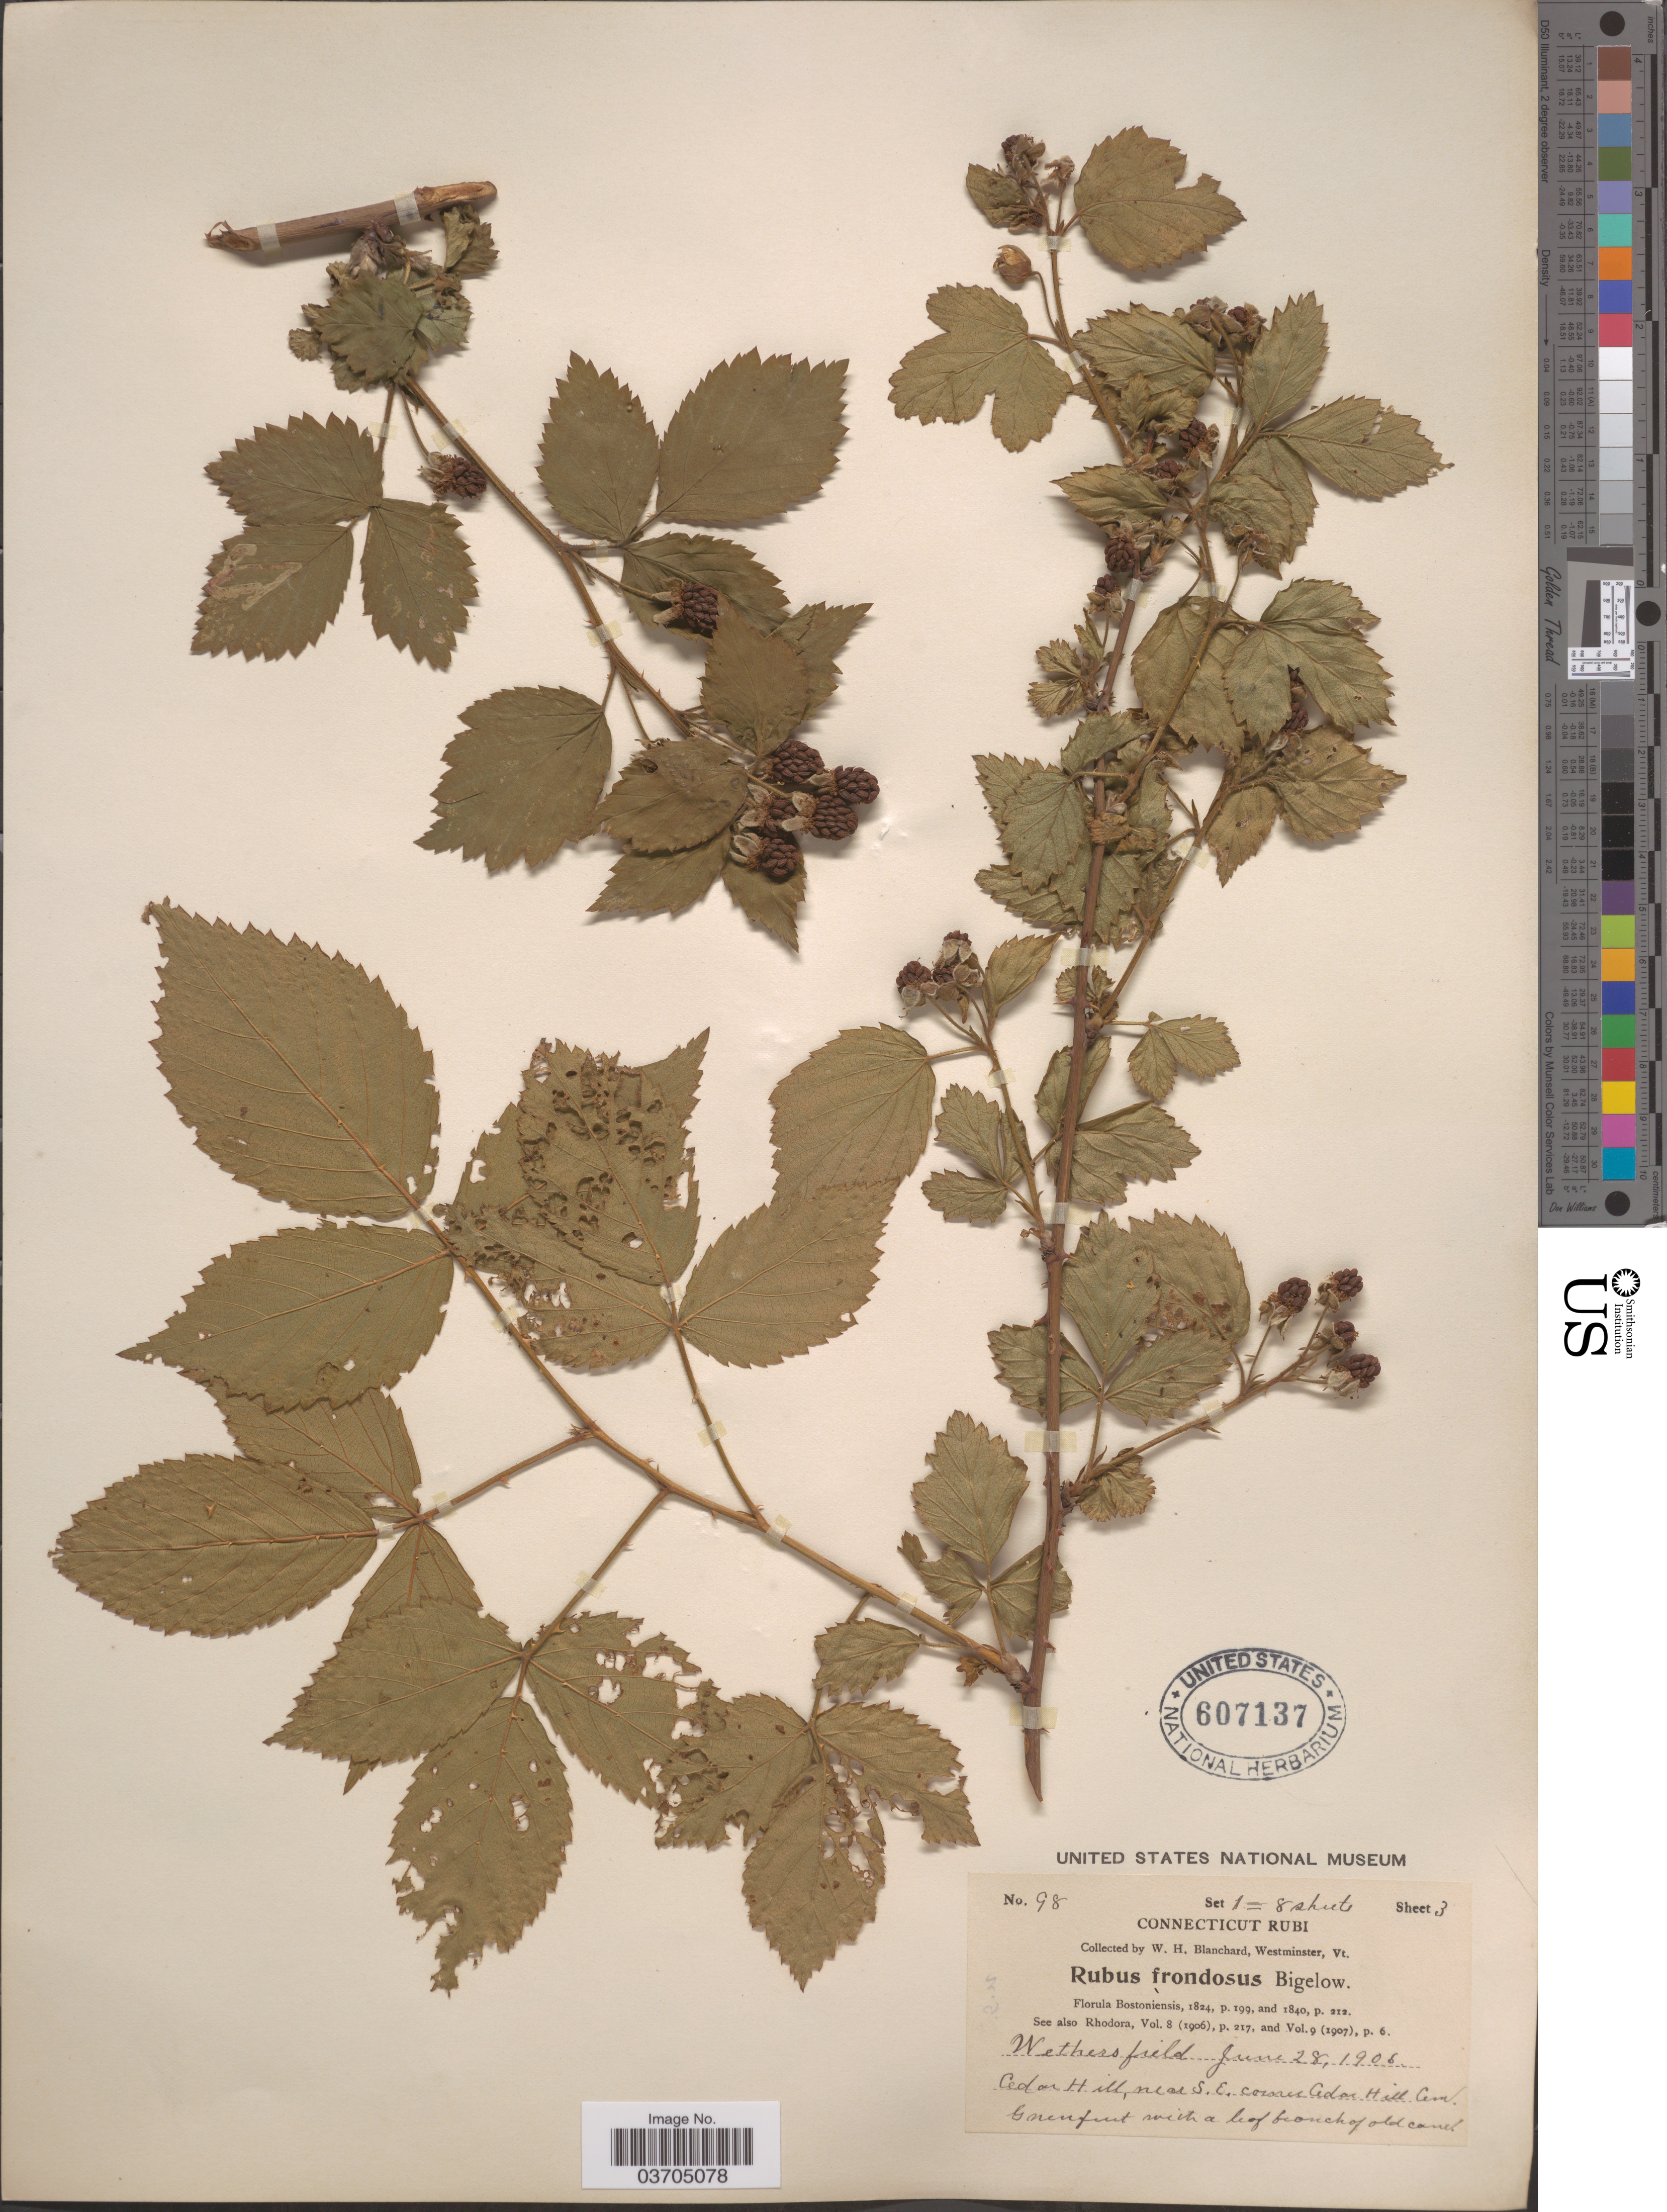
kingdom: Plantae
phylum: Tracheophyta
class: Magnoliopsida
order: Rosales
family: Rosaceae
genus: Rubus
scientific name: Rubus frondosus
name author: Bigelow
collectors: W. H. Blanchard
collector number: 98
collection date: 1906-06-28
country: United States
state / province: Connecticut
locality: Wethersfield. Cedar Hill, near S. E. corner Cedar Hill Cem.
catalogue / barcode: US 607137